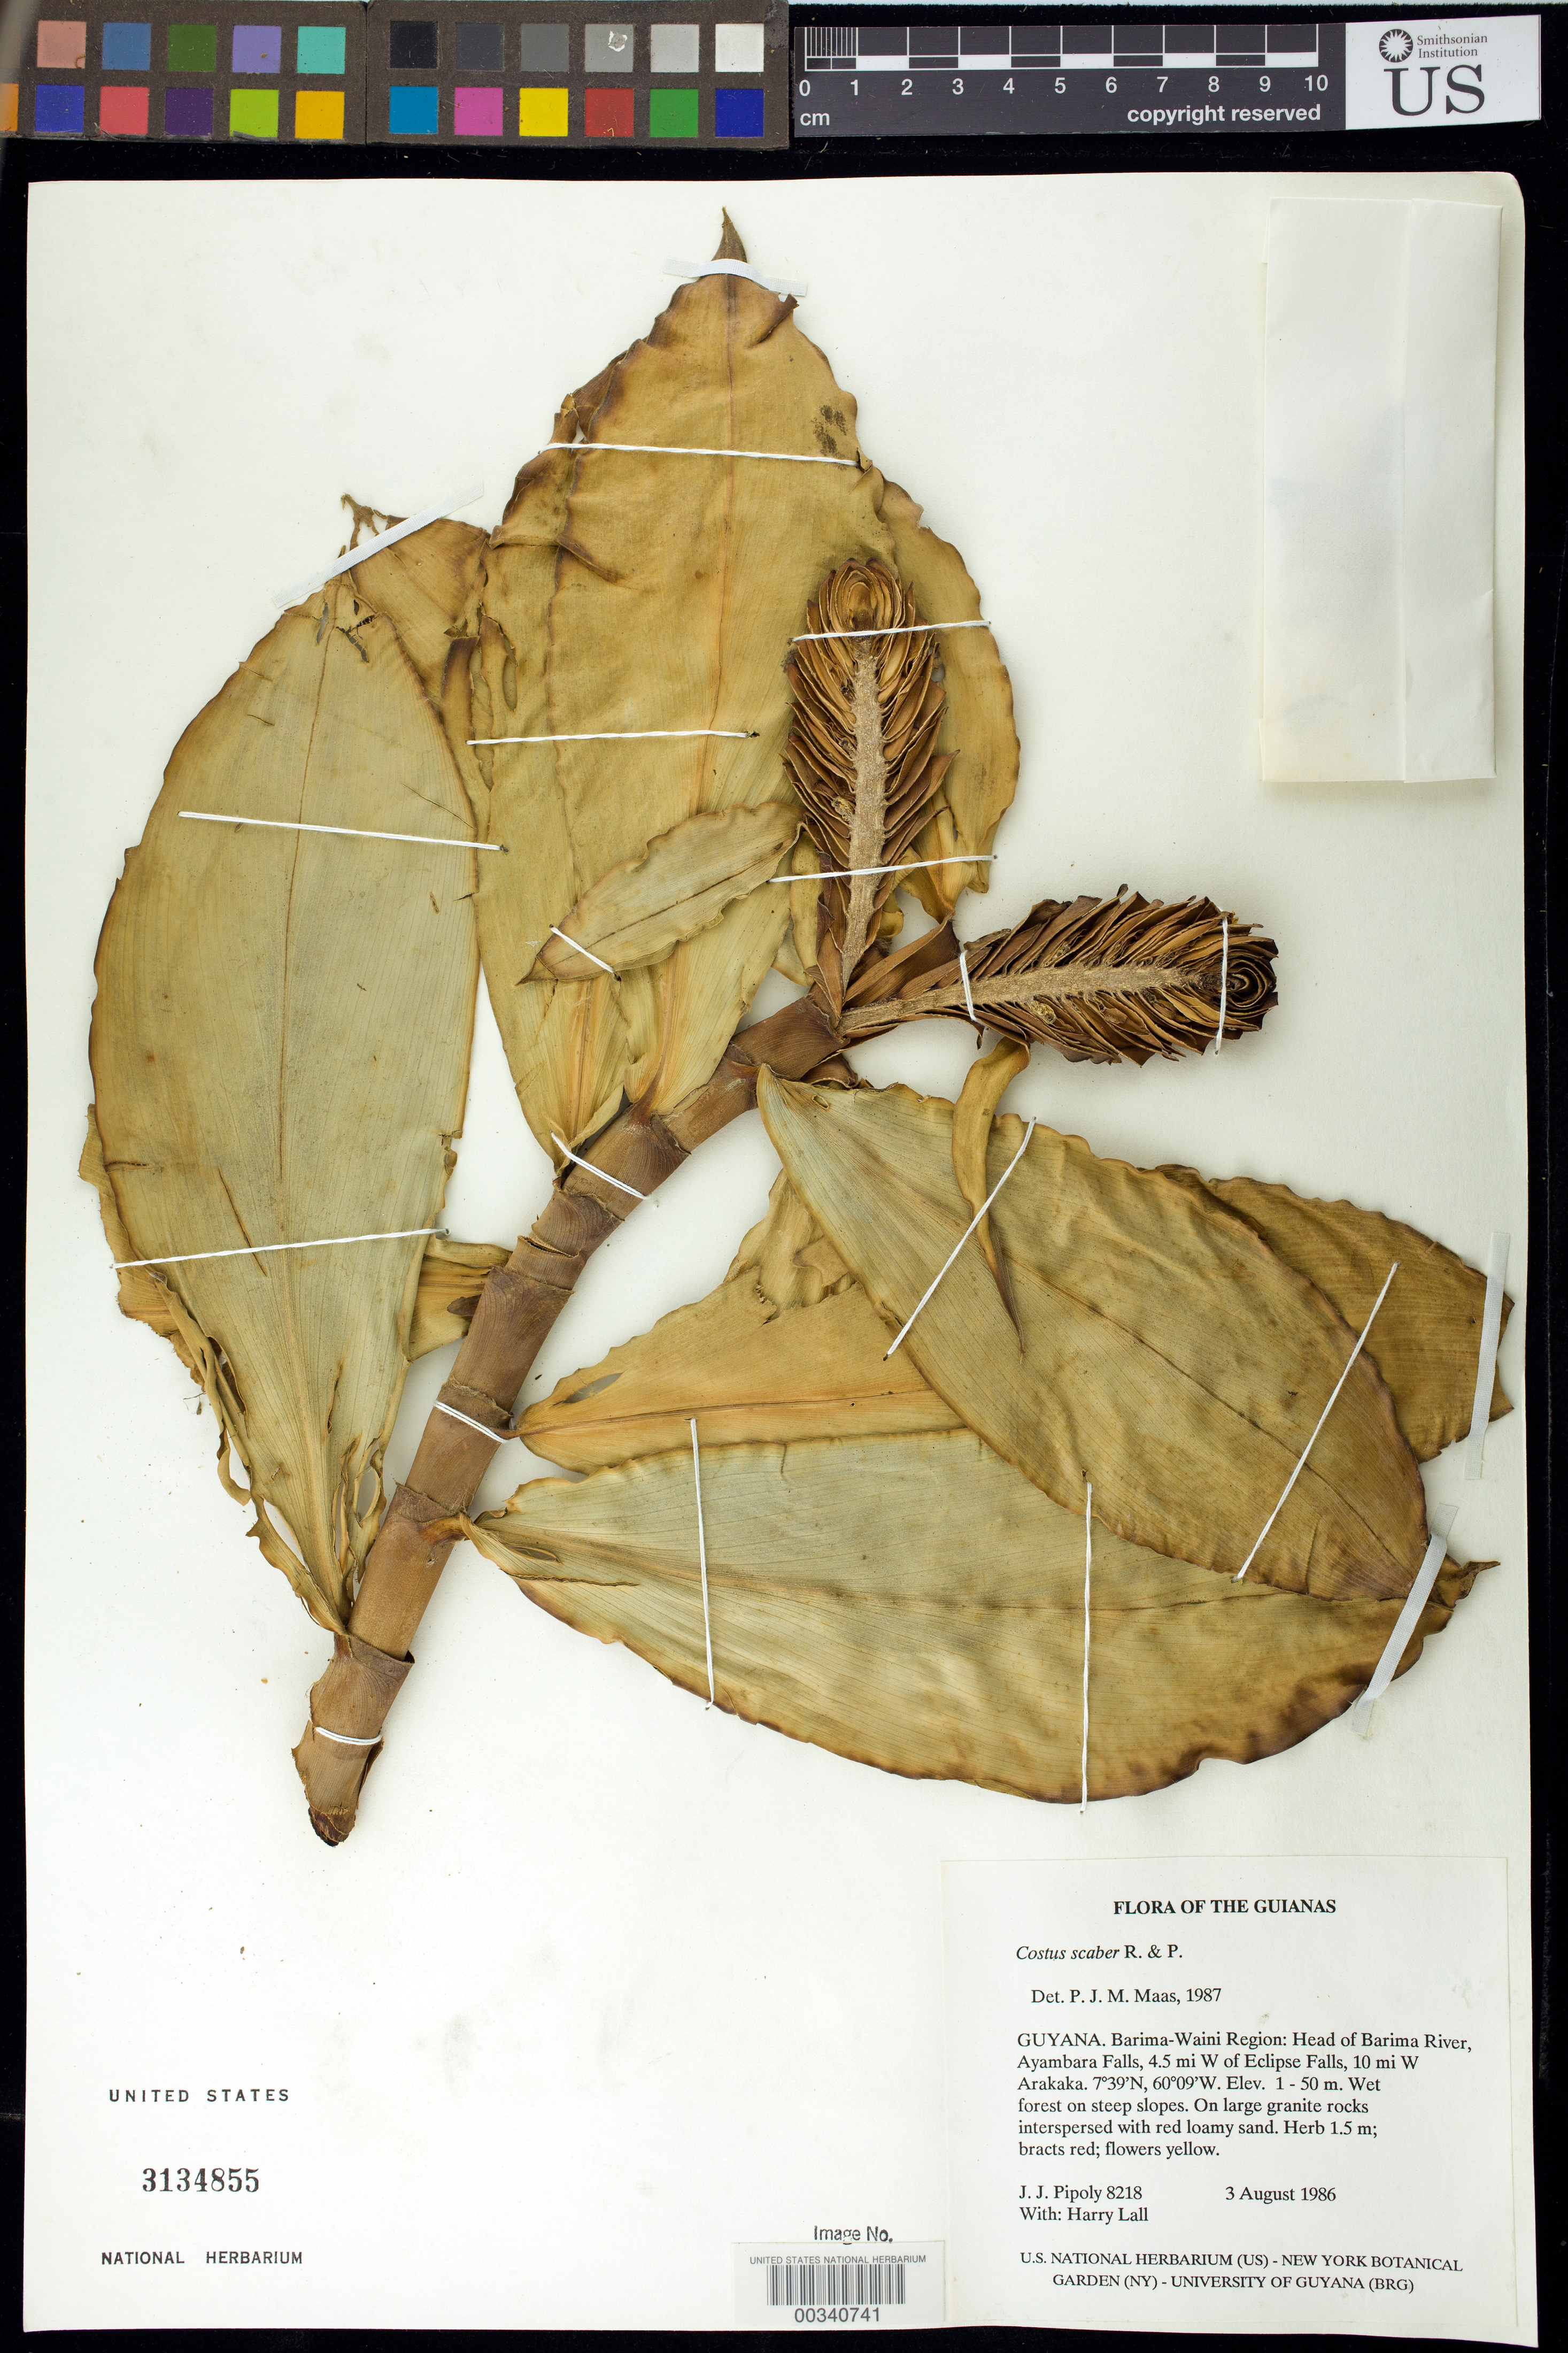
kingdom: Plantae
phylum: Tracheophyta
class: Liliopsida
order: Zingiberales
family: Costaceae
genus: Costus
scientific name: Costus scaber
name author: Ruiz & Pav.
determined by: Maas, Paul J. M.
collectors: J. J. Pipoly & H. Lall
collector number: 8218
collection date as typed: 03 Aug 1986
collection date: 1986-08-03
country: Guyana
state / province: Barima-Waini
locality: Head of barima river, ayambara falls, 4.5 mi w of eclipse falls, 10 w arakaka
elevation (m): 1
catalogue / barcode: US 3134855